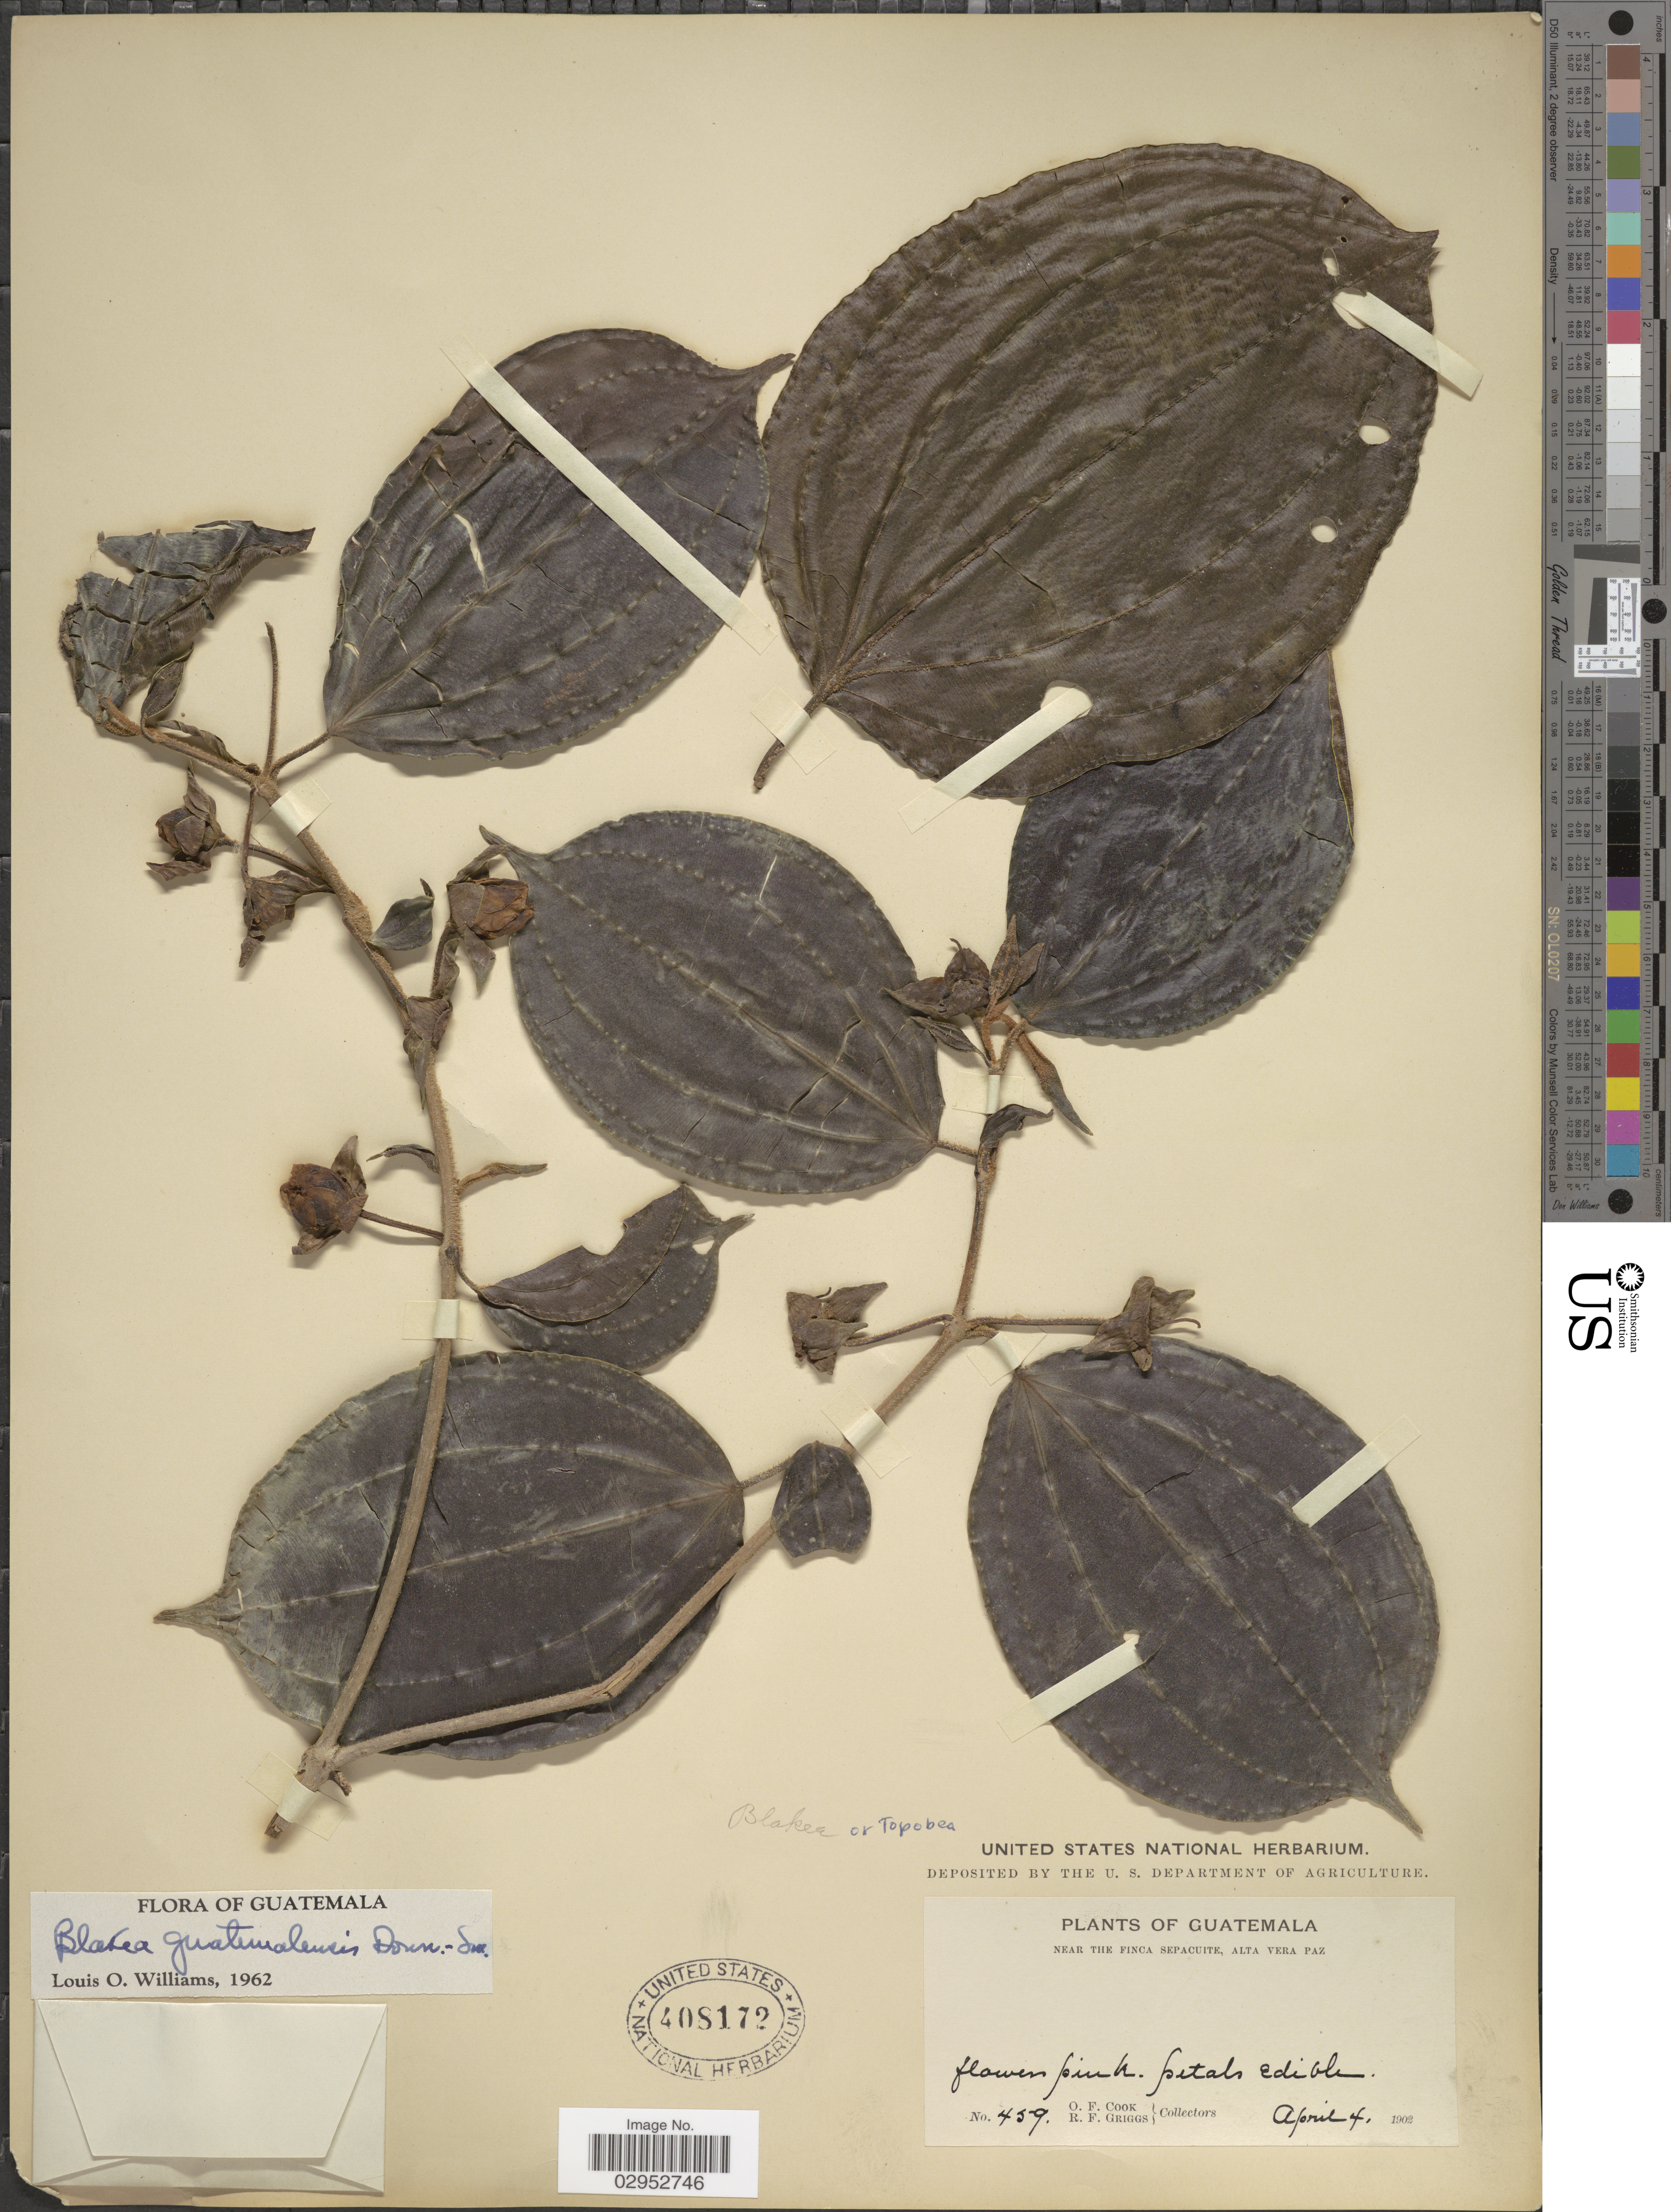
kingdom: Plantae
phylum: Tracheophyta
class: Magnoliopsida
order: Myrtales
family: Melastomataceae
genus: Blakea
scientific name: Blakea guatemalensis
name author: Donn. Sm.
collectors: O. F. Cook & R. F. Griggs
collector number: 459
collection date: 1902-04-04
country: Guatemala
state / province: Alta Verapaz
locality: Near the finca Sepacuite, Alta Vera Paz.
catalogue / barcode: US 408172